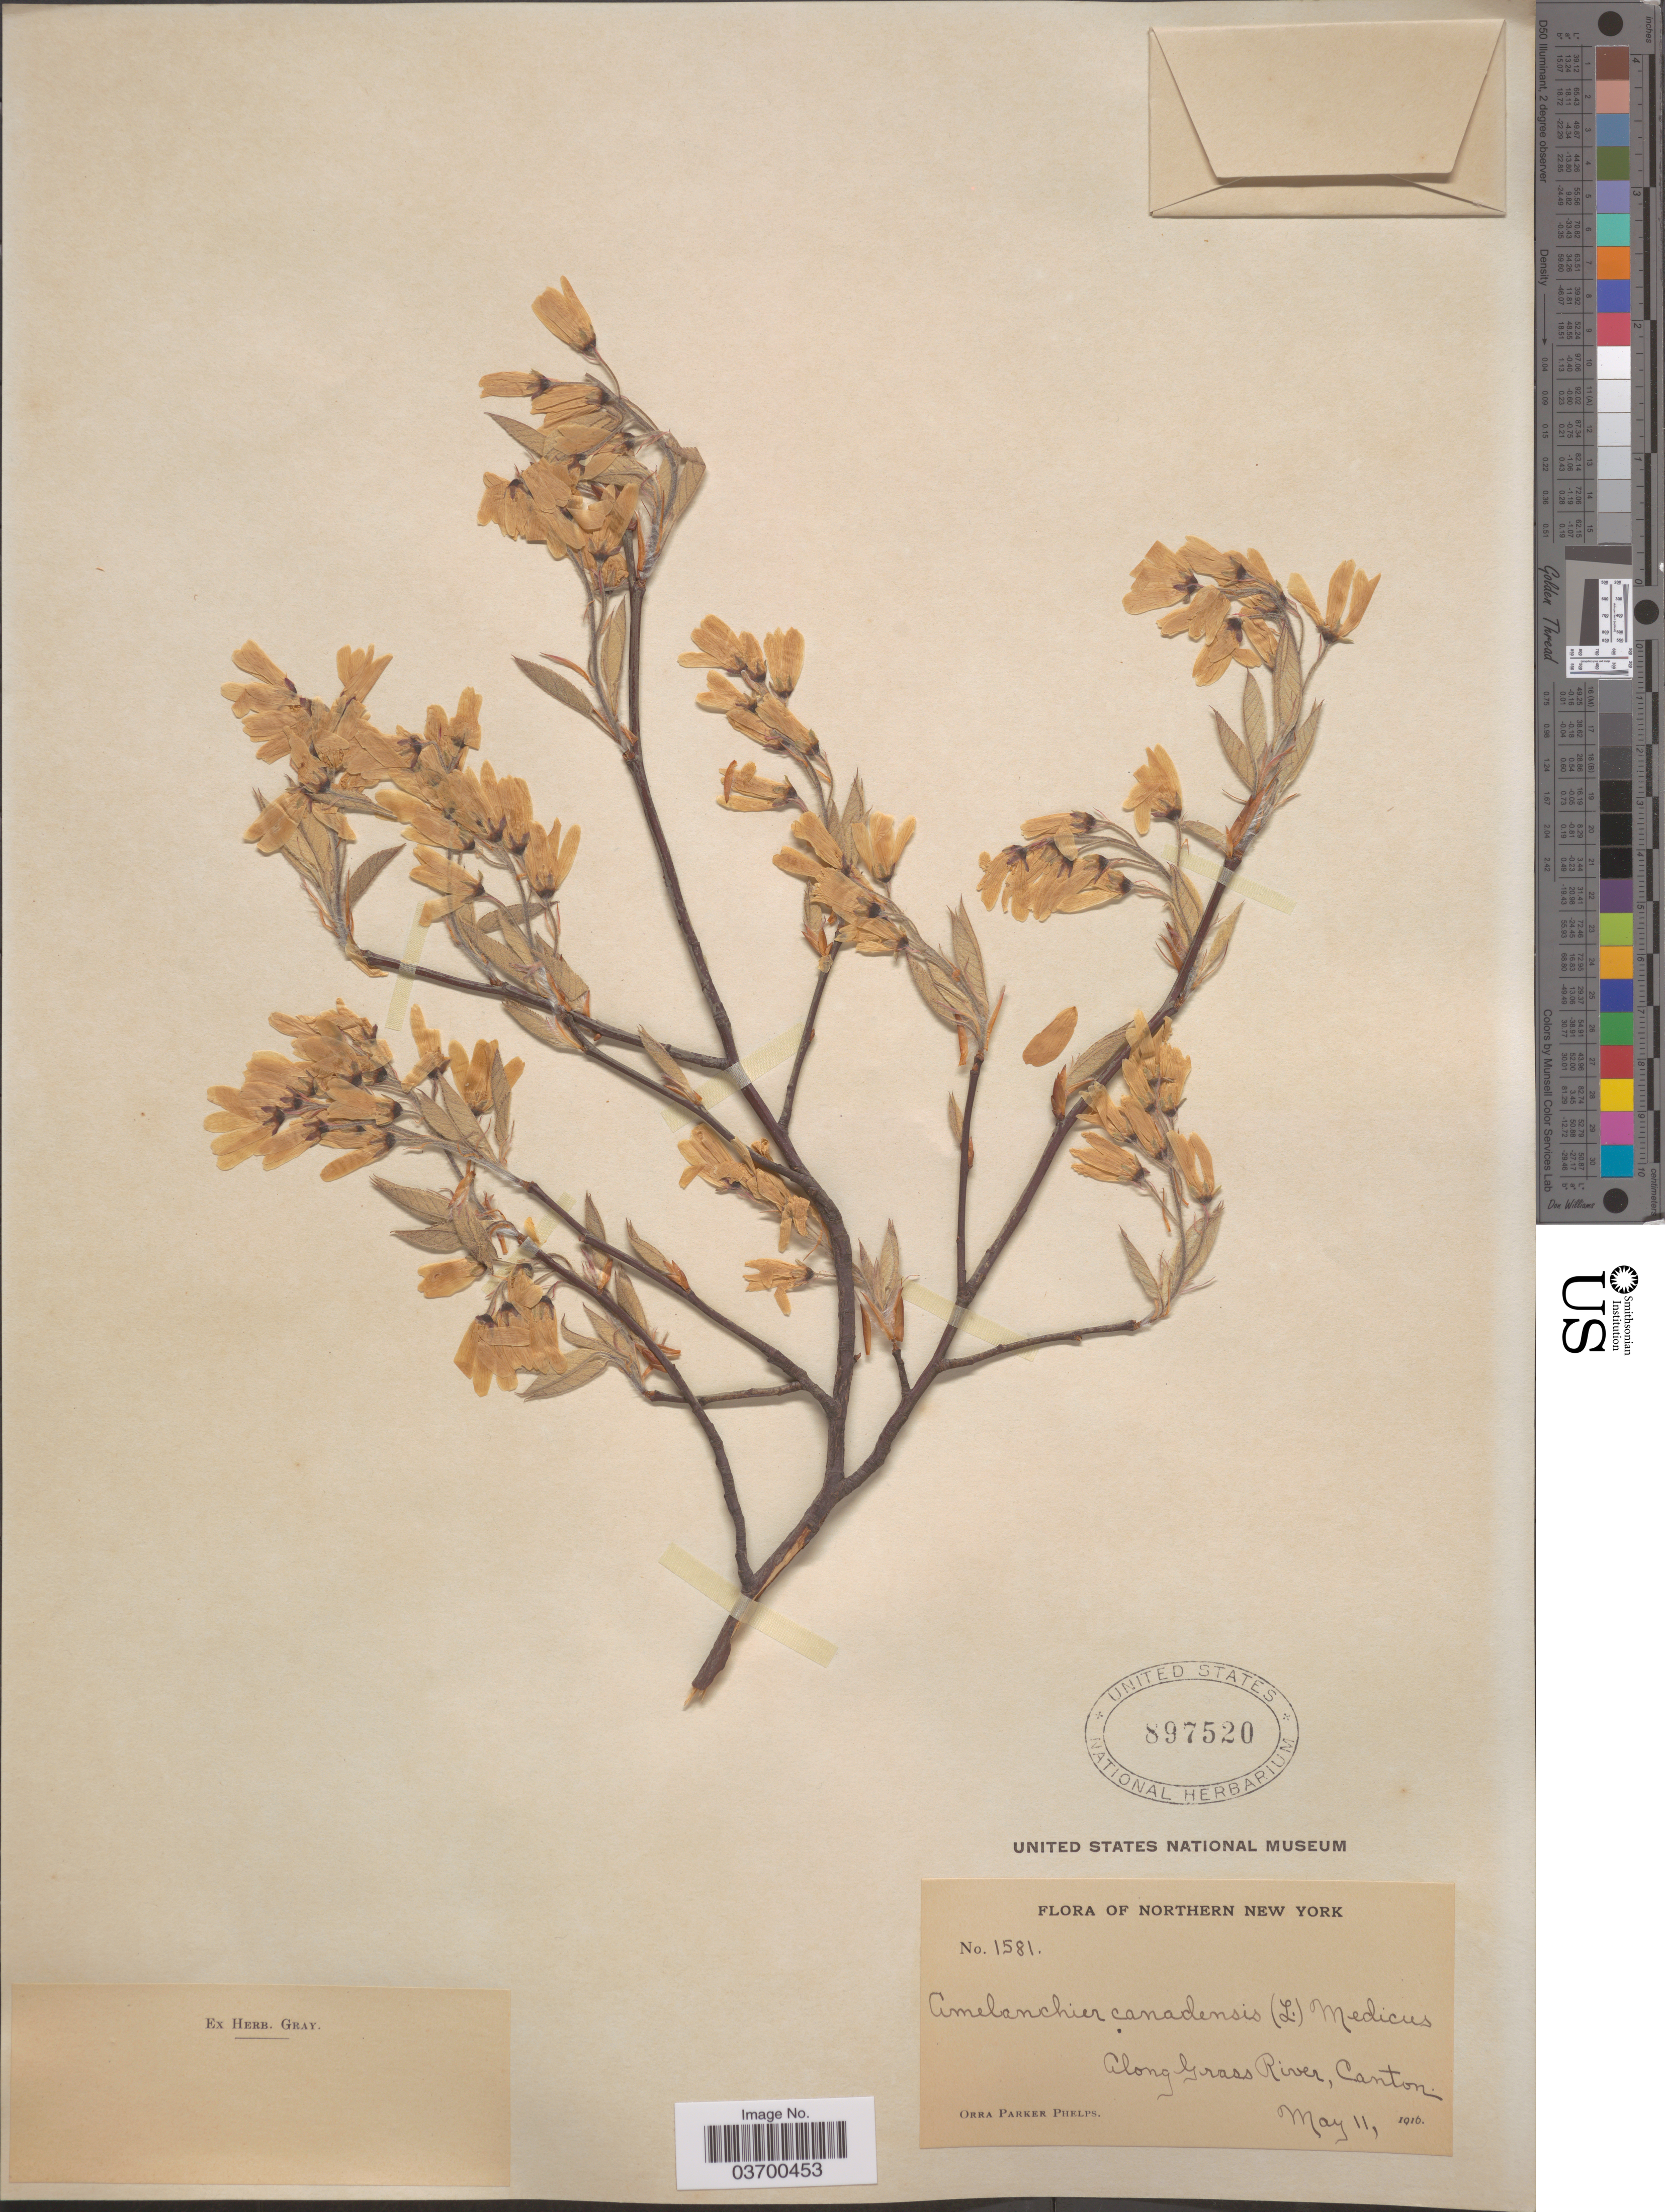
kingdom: Plantae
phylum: Tracheophyta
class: Magnoliopsida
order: Rosales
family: Rosaceae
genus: Amelanchier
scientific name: Amelanchier canadensis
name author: (L.) Medic.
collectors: O. P. Phelps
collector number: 1581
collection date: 1916-05-11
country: United States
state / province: New York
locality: Northern New York. Along Grass River, Canton.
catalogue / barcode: US 897520